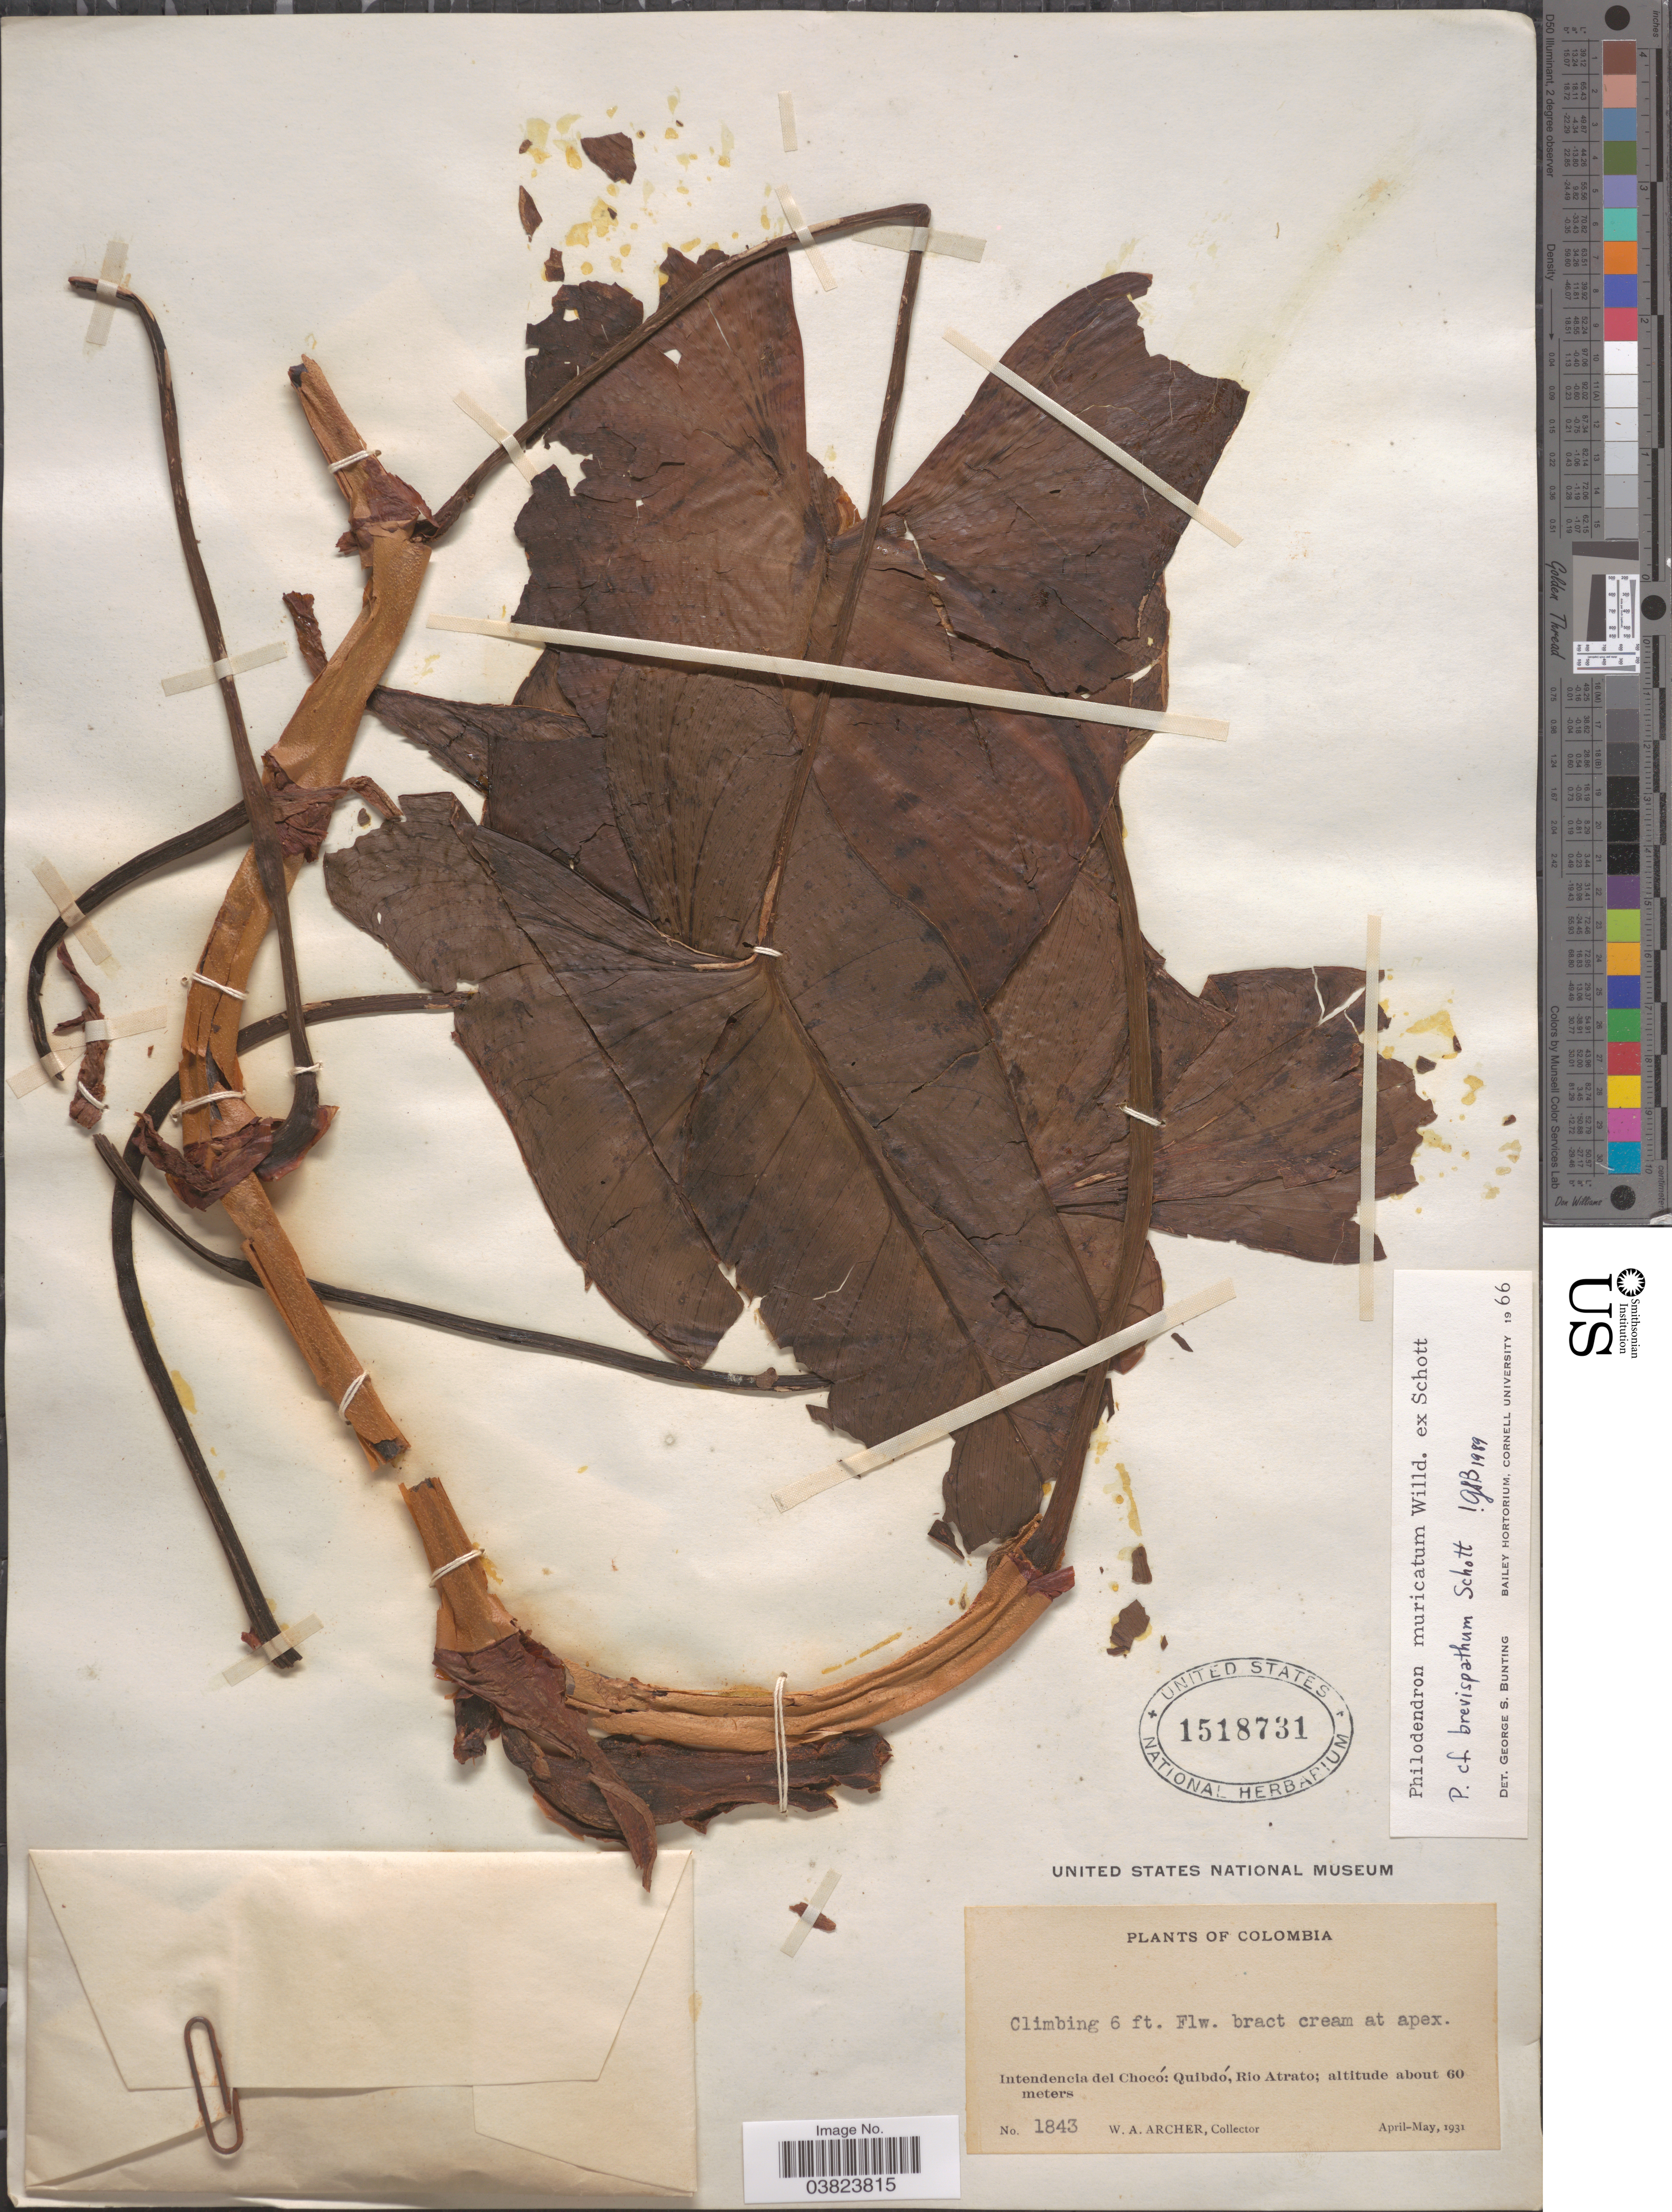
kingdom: Plantae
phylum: Tracheophyta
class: Liliopsida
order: Alismatales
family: Araceae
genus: Philodendron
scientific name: Philodendron brevispathum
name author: Schott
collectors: W. Archer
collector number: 1843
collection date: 1931-04/1931-05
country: Colombia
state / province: Chocó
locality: Intendencia del Chocó: Quibdó, Rio Atrato.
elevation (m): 60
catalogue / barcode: US 1518731